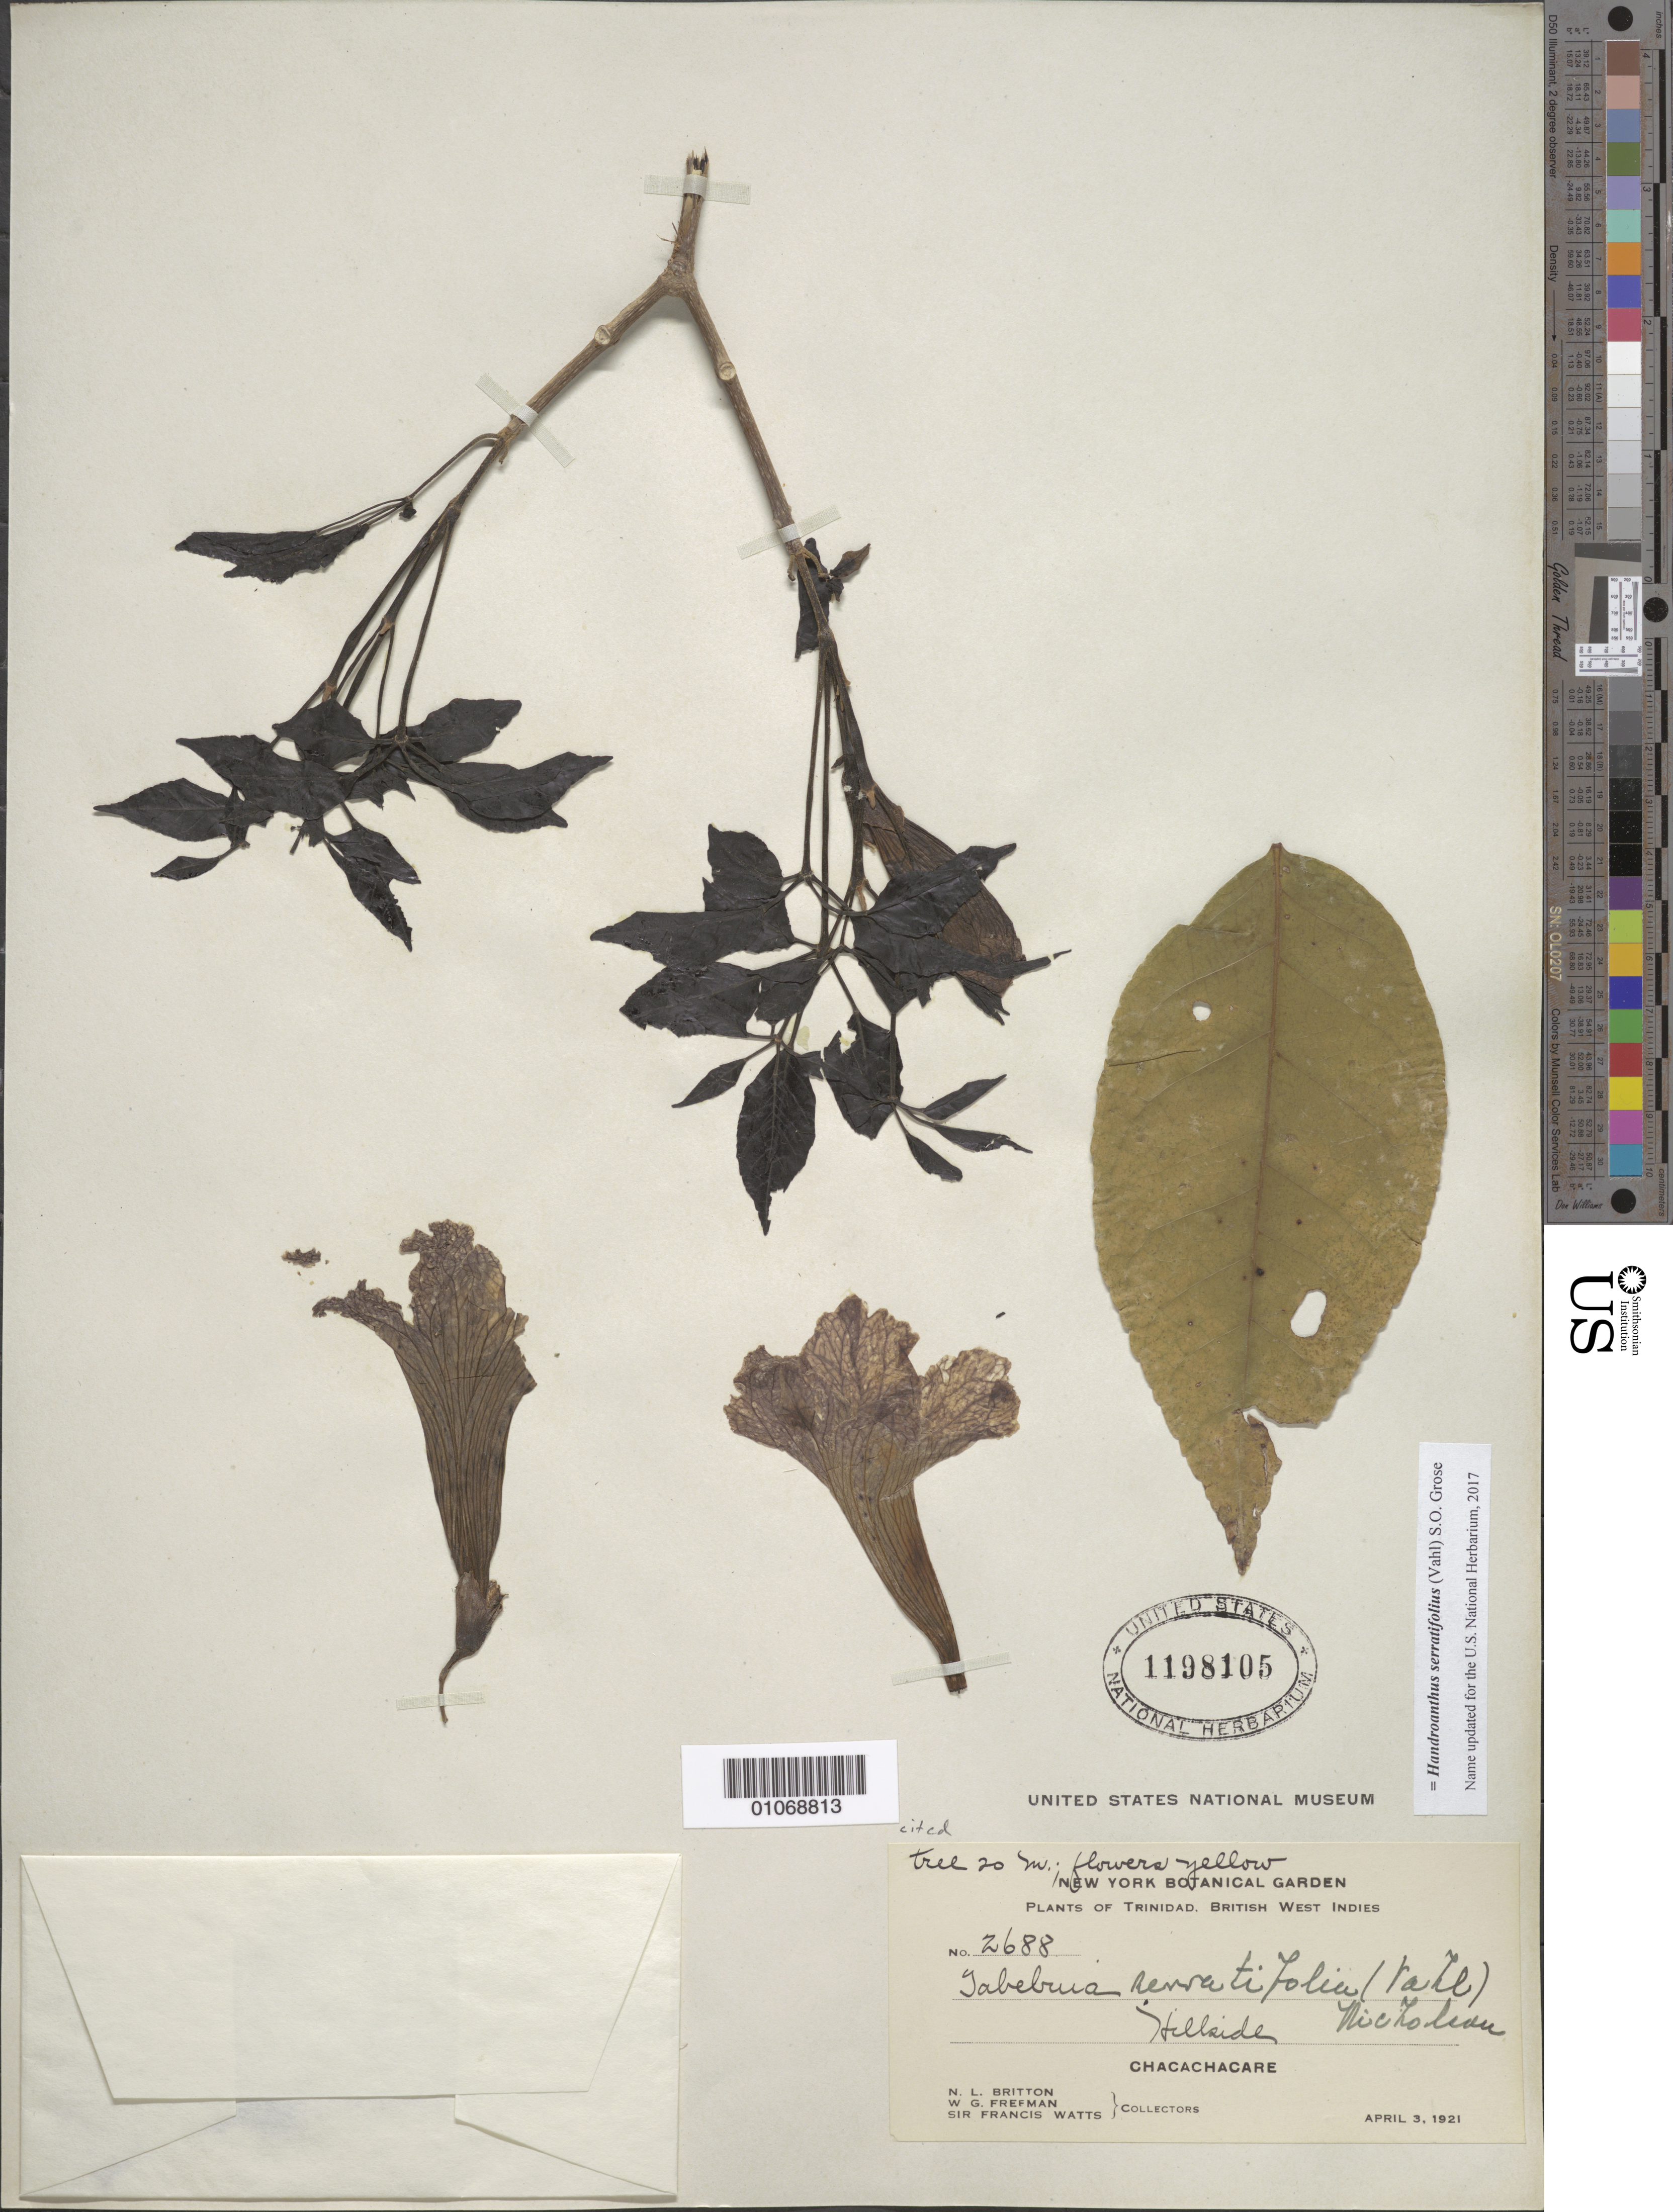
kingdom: Plantae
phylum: Tracheophyta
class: Magnoliopsida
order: Lamiales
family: Bignoniaceae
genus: Handroanthus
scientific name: Handroanthus serratifolius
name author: (Vahl) S.O. Grose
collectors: N. Britton, W. Freeman & F. Watts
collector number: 2688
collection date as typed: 03 Apr 1921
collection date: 1921-04-03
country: Trinidad and Tobago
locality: Hillside, Nic Lolean?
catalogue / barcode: US 1198105